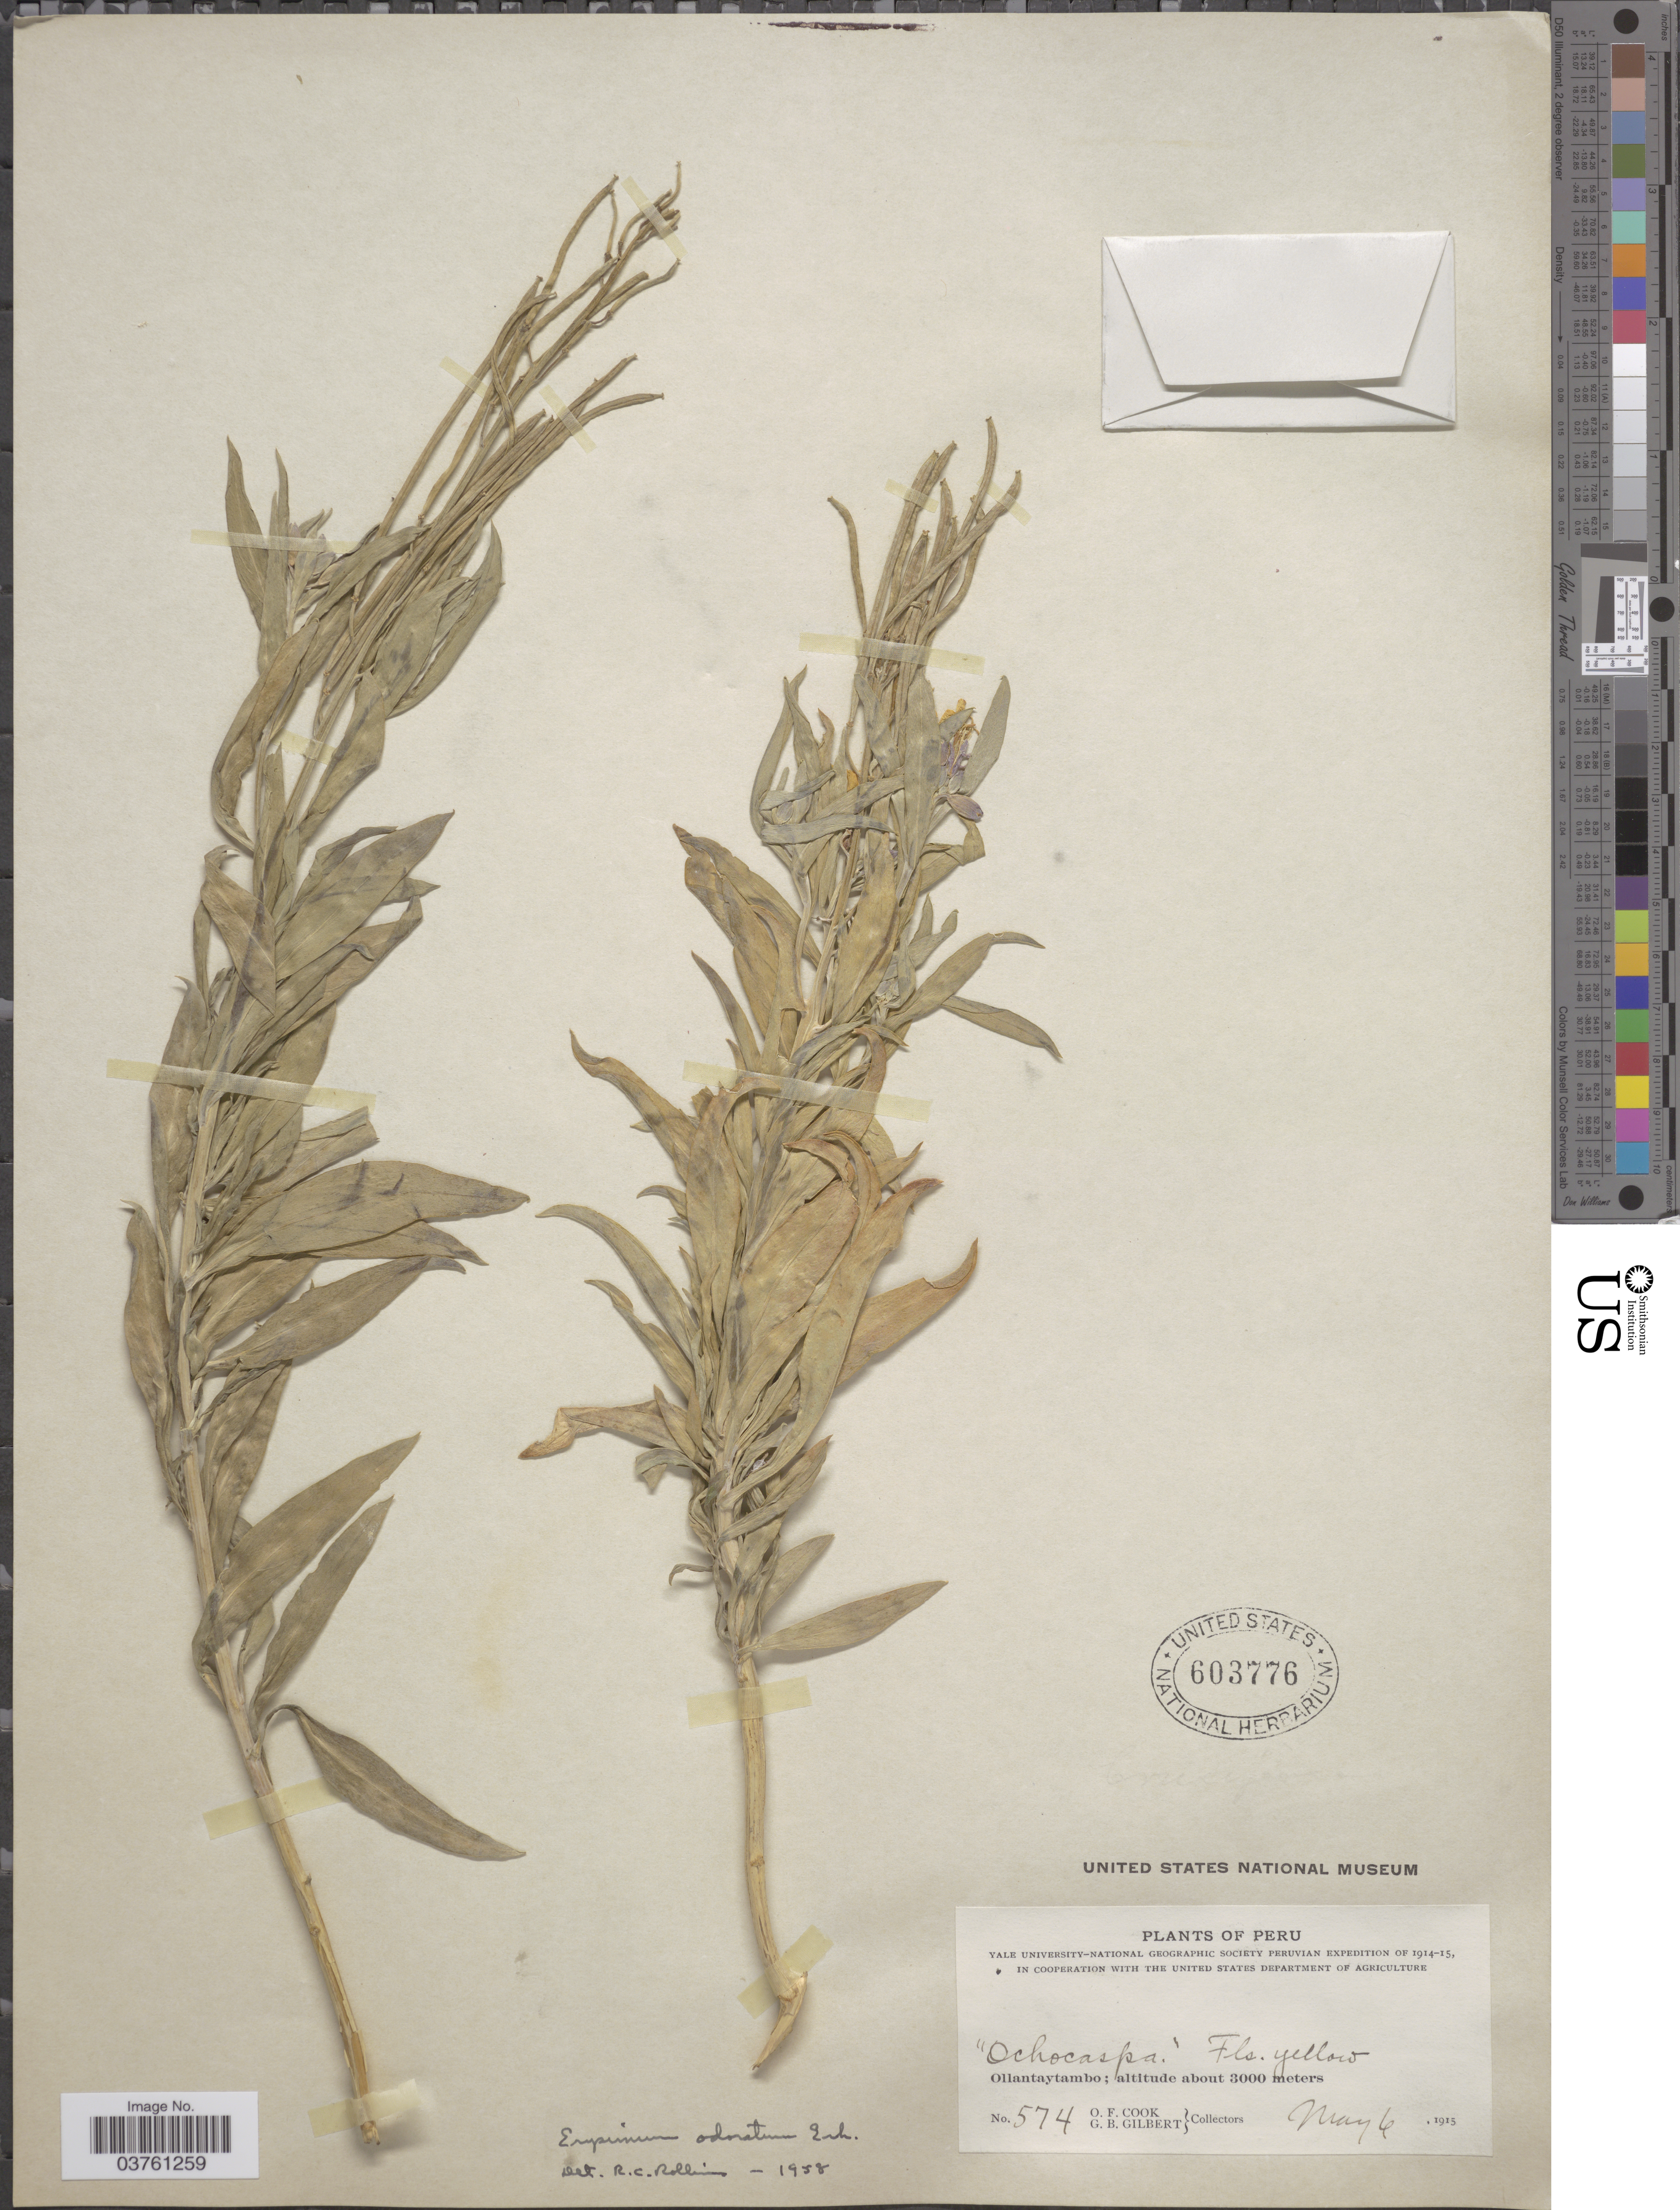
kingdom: Plantae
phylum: Tracheophyta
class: Magnoliopsida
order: Brassicales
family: Brassicaceae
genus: Erysimum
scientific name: Erysimum odoratum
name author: Ehrh.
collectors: O. F. Cook & G. B. Gilbert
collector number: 574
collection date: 1915-05-06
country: Peru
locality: Ochocaspa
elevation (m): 3000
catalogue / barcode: US 603776